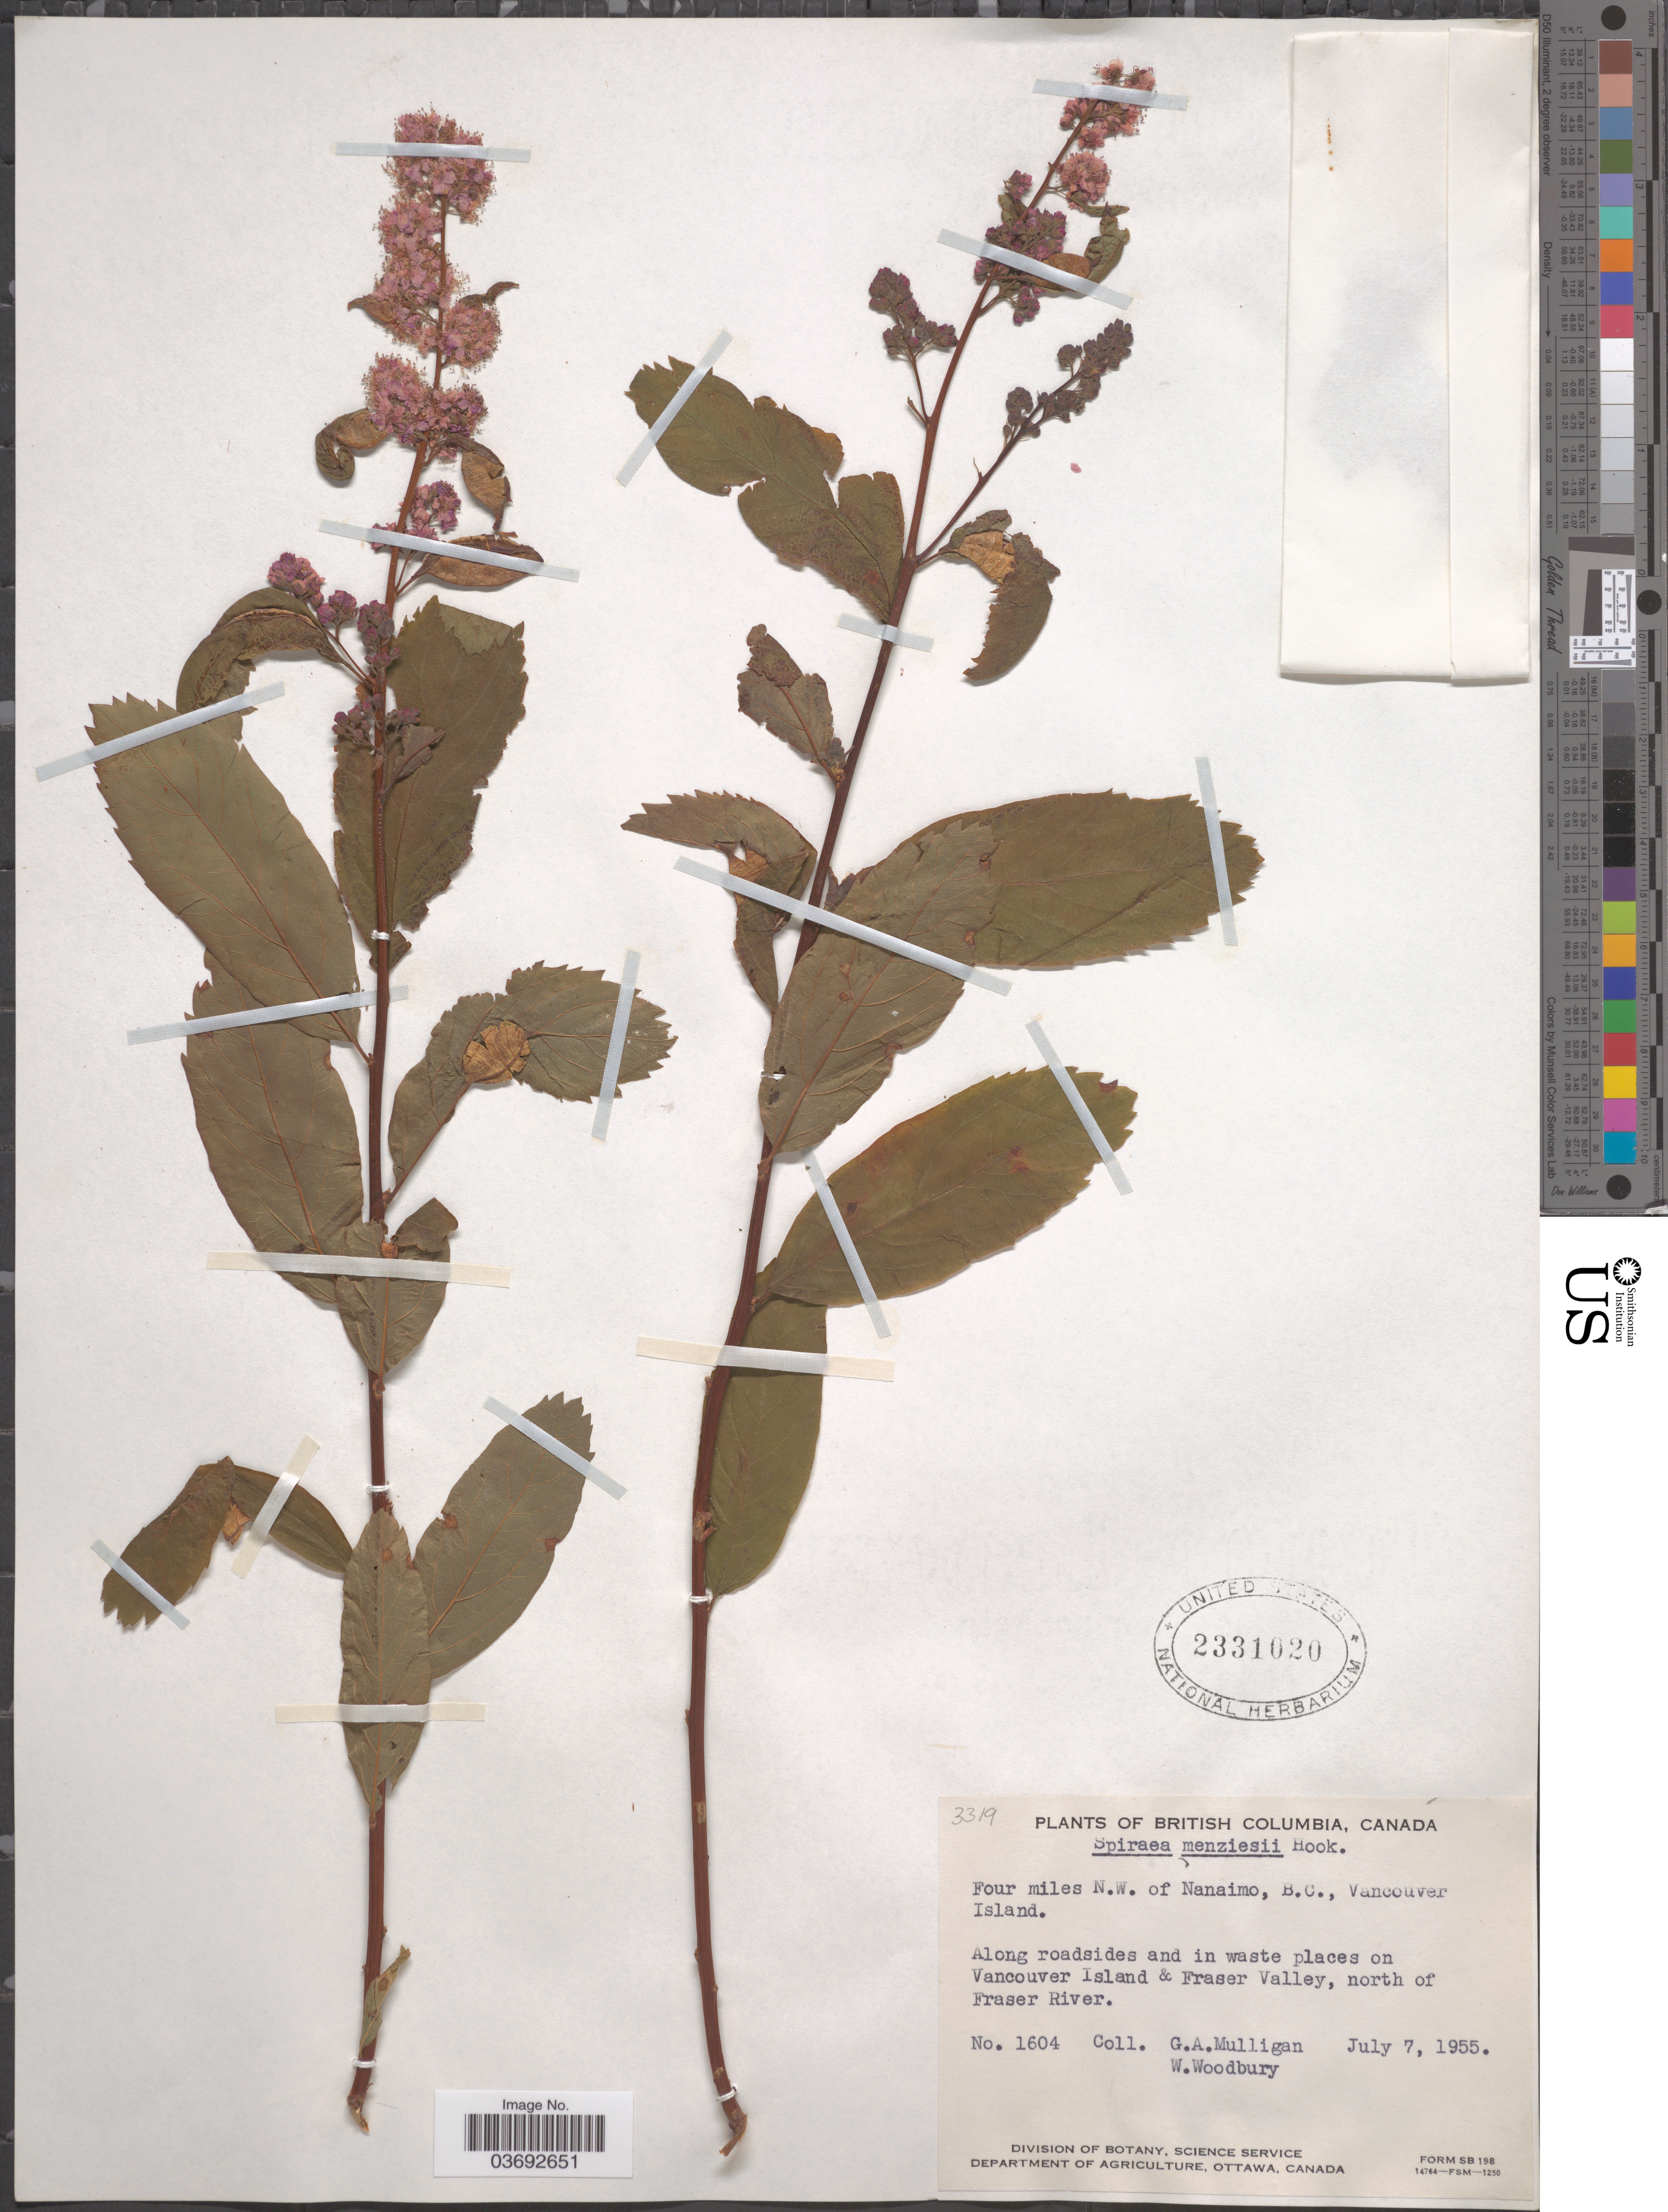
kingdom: Plantae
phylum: Tracheophyta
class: Magnoliopsida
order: Rosales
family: Rosaceae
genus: Spiraea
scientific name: Spiraea menziesii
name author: Hook.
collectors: G. Mulligan & W. Woodbury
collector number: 1604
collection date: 1955-07-07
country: Canada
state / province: British Columbia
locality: Four miles N.W. of Nanaimo, Vancouver Island. On Vancouver Island & Fraser Valley, north of Fraser River.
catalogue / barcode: US 2331020